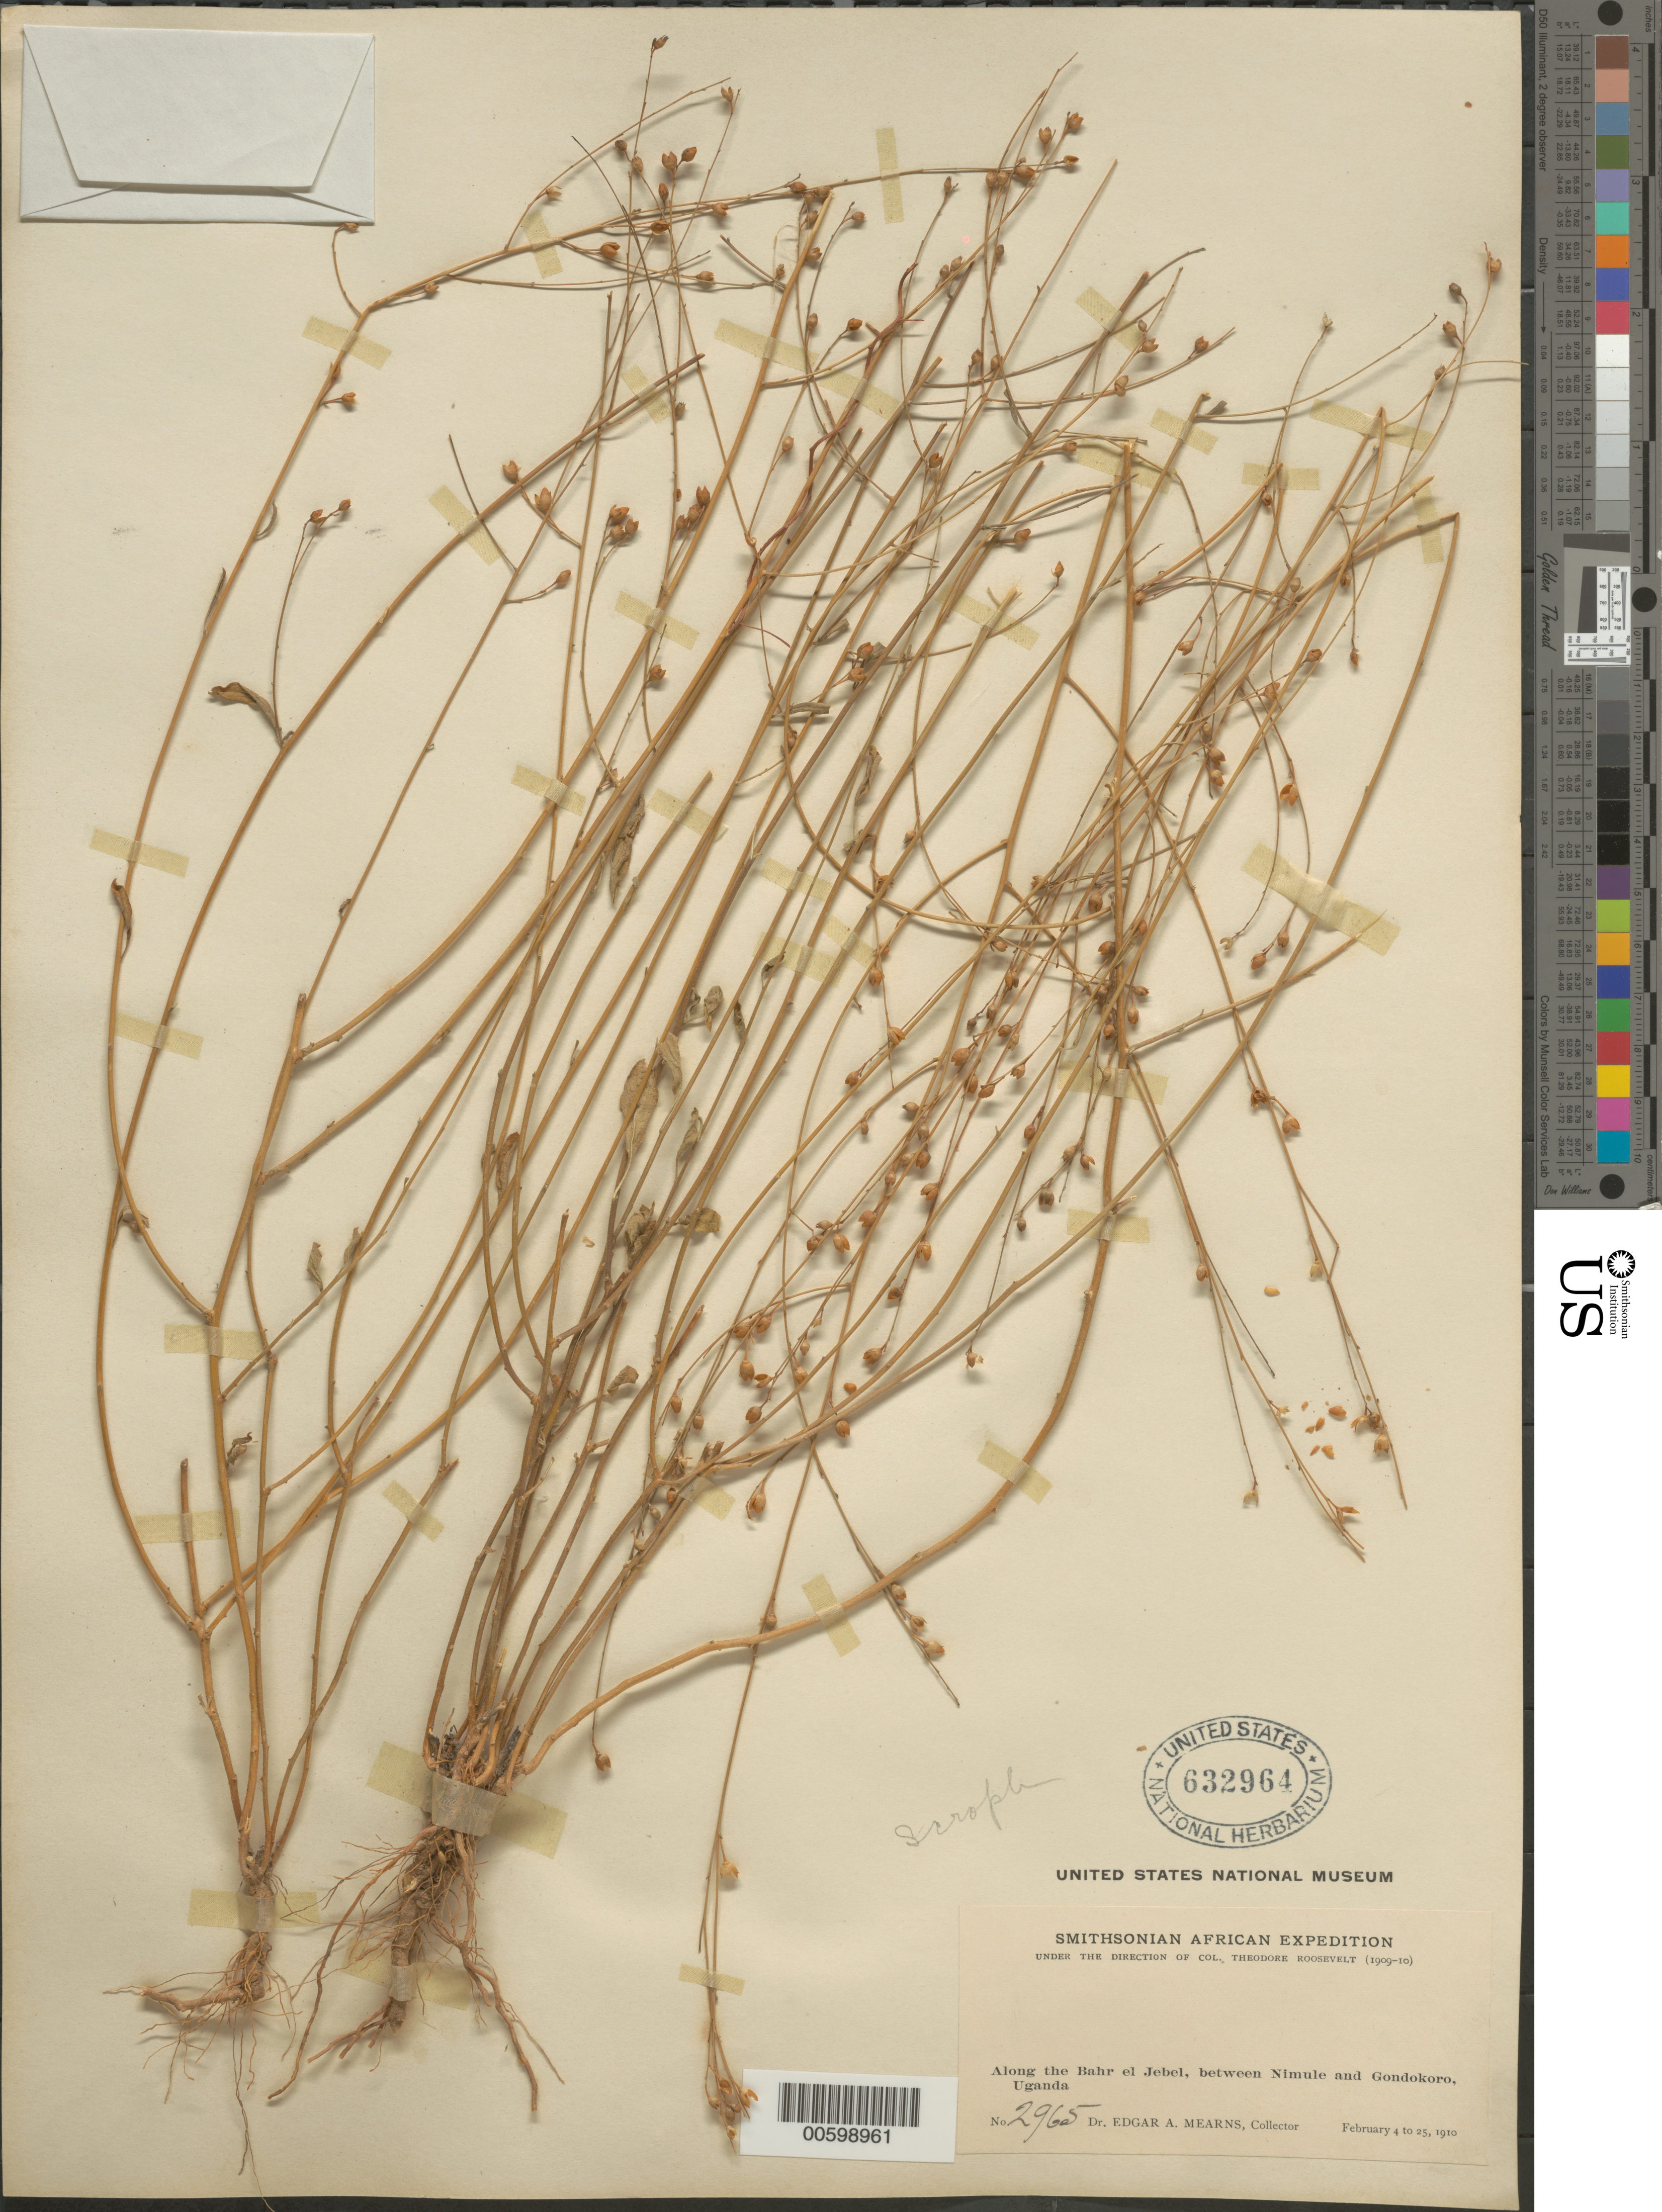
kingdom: Plantae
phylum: Tracheophyta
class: Magnoliopsida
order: Lamiales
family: Scrophulariaceae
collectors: E. A. Mearns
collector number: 2985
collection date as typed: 04 Feb 1910 to 25 Feb 1910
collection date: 1910-02-04/1910-02-25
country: South Sudan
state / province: Central Equatoria / Eastern Equatoria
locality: Along the Bahr el Jebel, between Nimule and Gondokoro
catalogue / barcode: US 632964